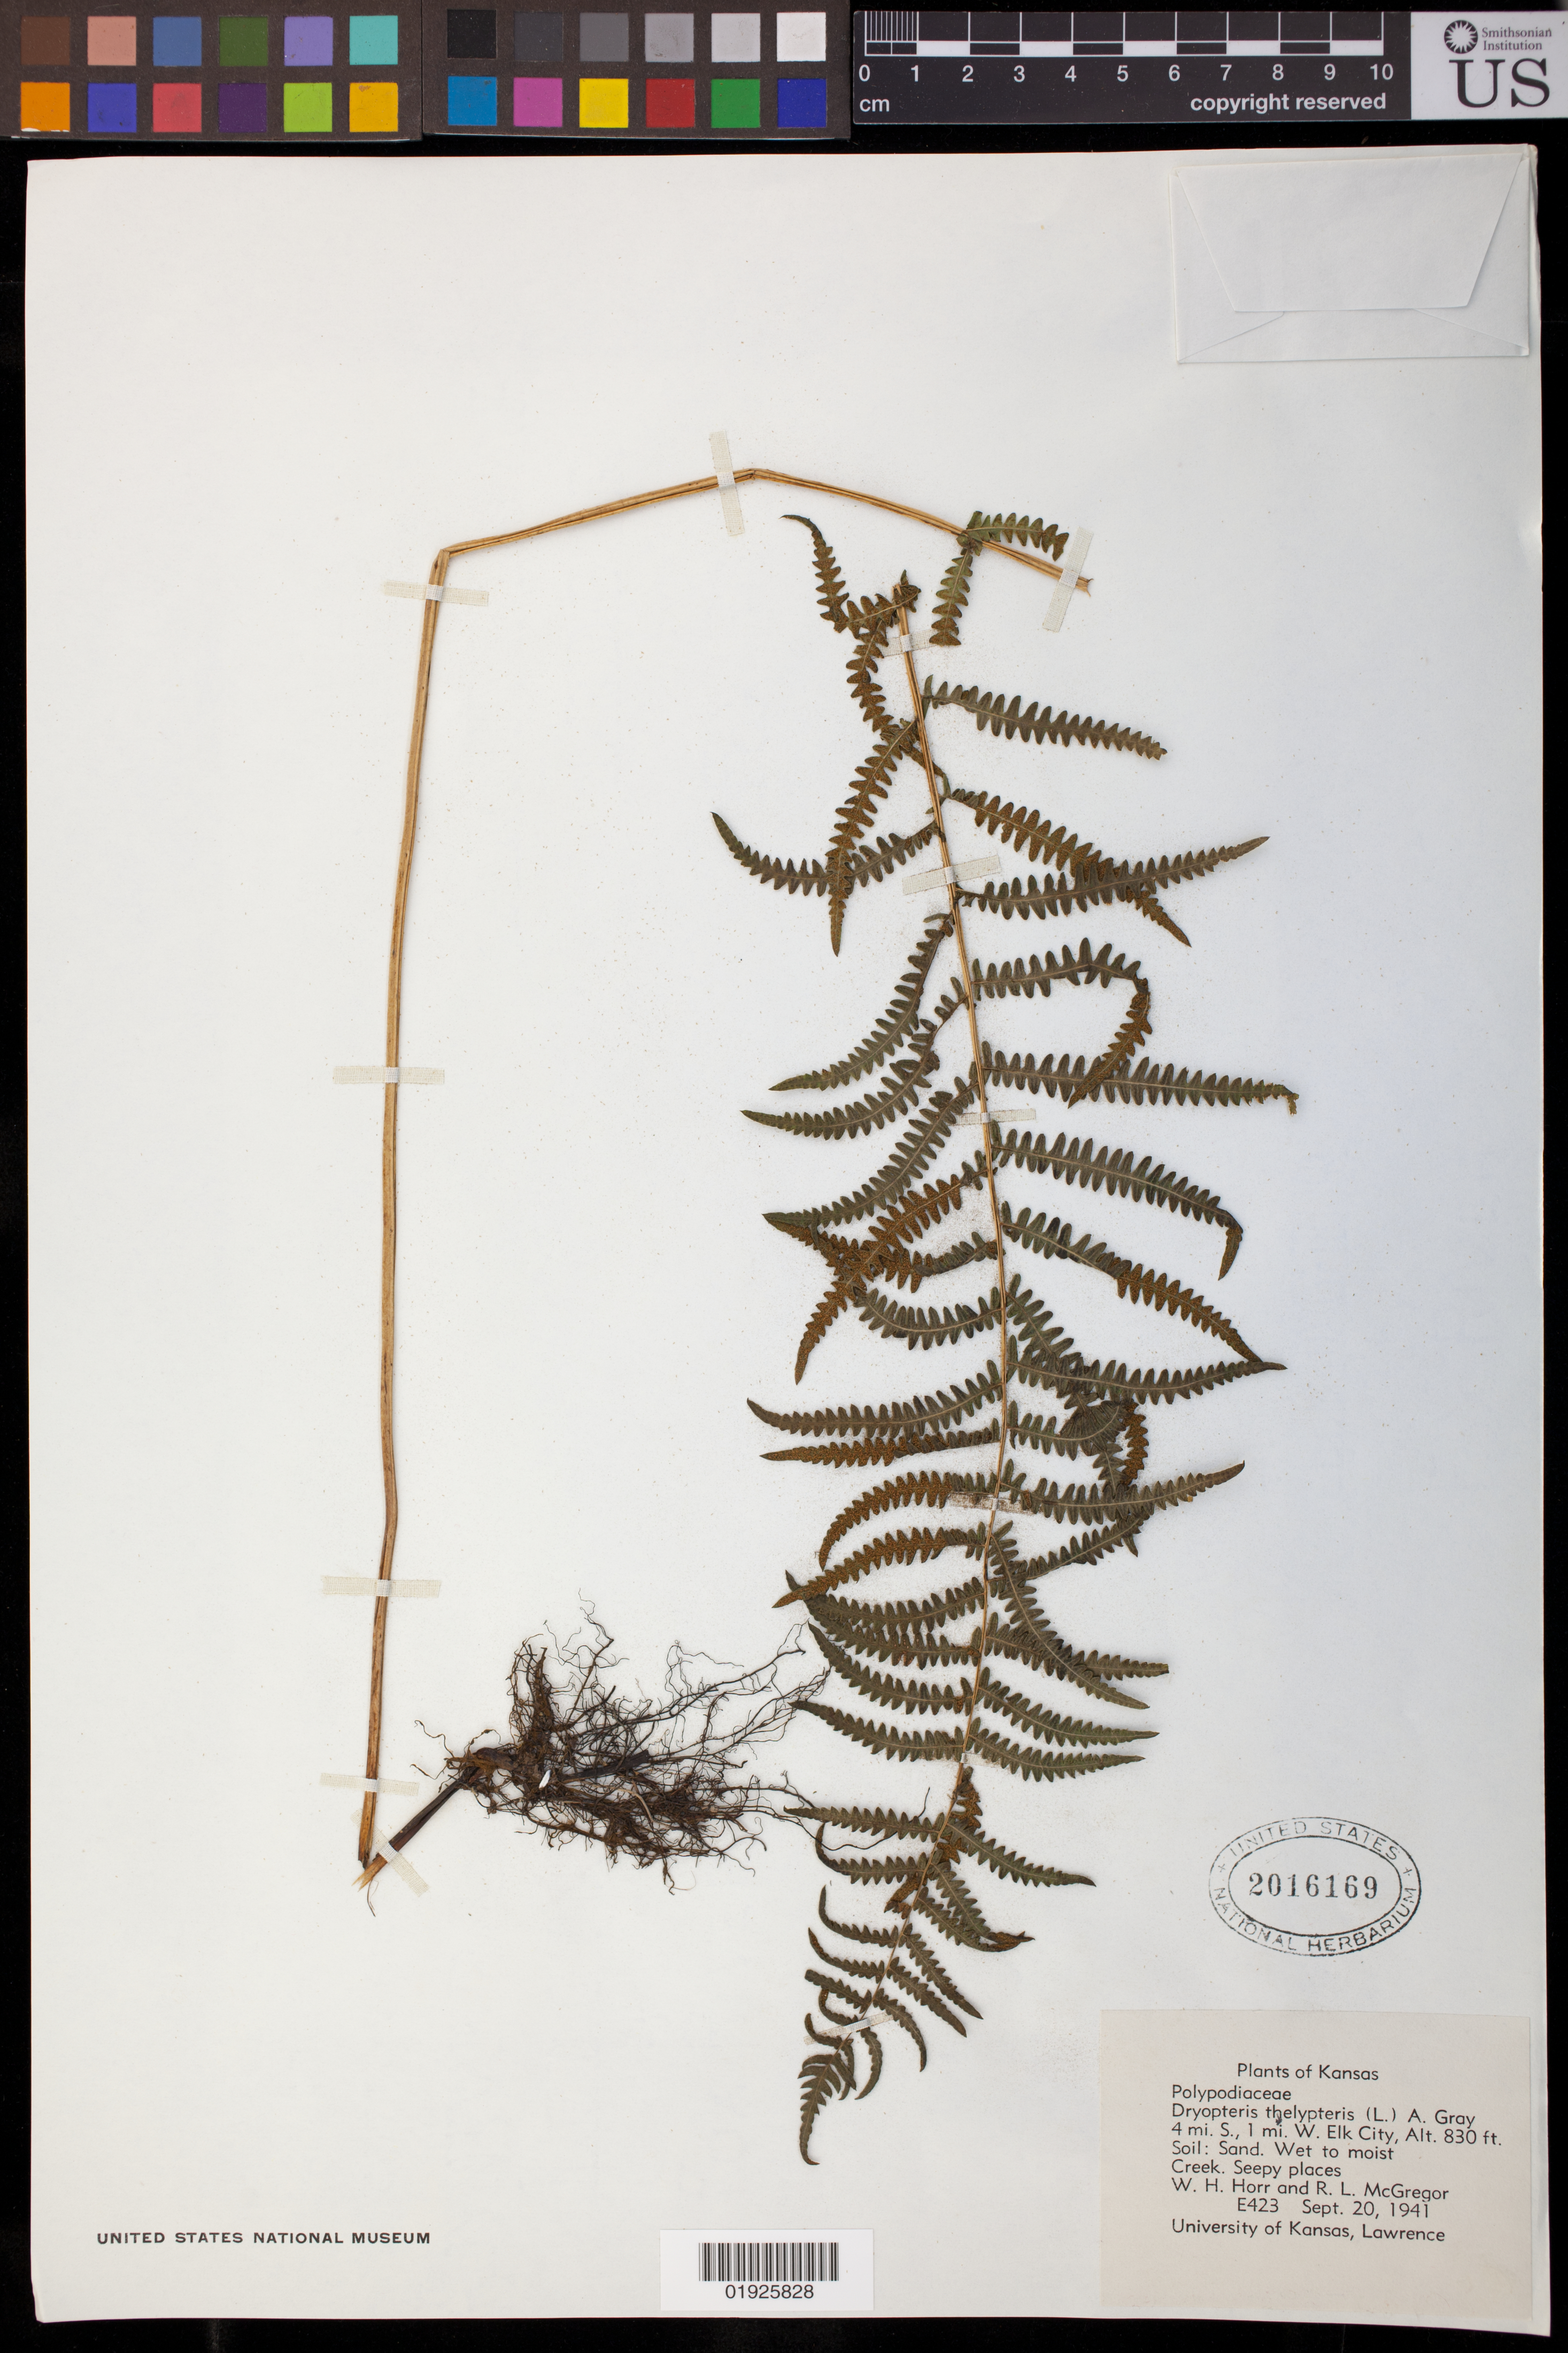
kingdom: Plantae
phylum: Tracheophyta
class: Polypodiopsida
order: Polypodiales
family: Thelypteridaceae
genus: Thelypteris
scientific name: Thelypteris palustris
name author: (Salisb.) Schott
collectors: W. H. Horr & R. McGregor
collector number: E423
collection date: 1941-09-20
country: United States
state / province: Kansas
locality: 4 mi S, 1 mi W Elk City. University of Kansas, Lawrence.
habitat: Soil: sand. Wet to moist. Creek, seepy places.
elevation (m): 253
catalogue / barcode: US 2016169